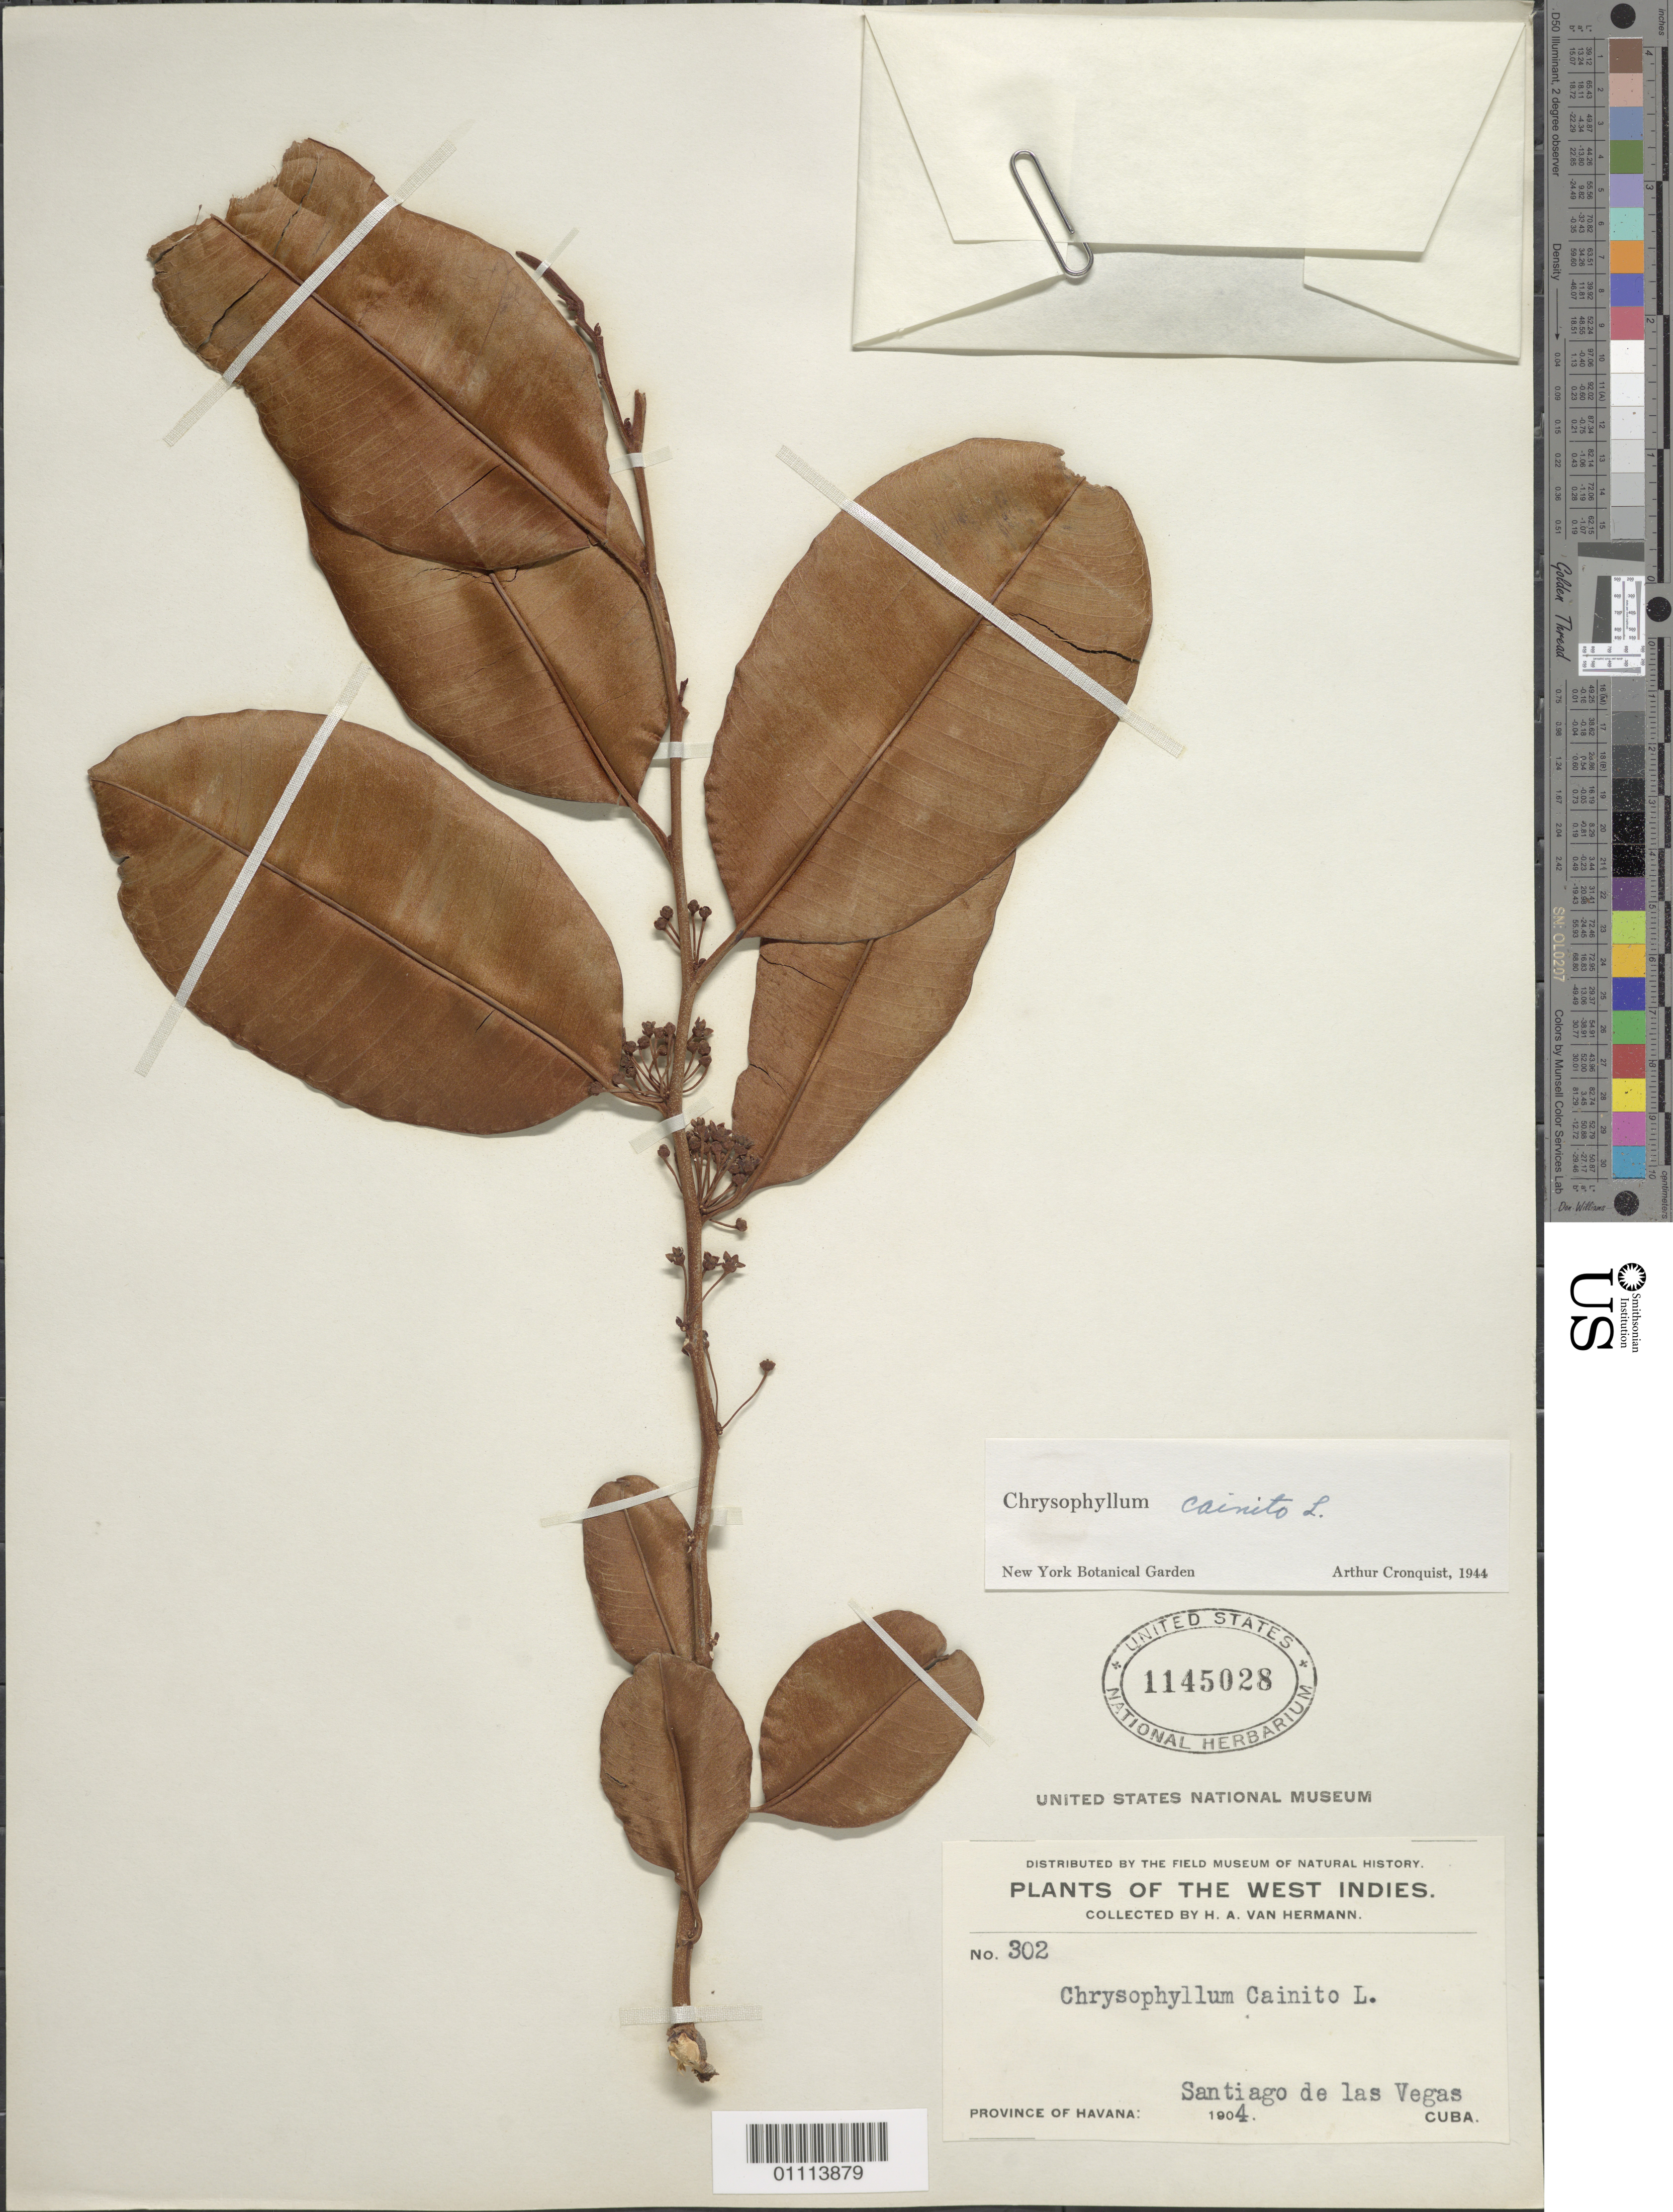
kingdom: Plantae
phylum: Tracheophyta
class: Magnoliopsida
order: Ericales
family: Sapotaceae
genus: Chrysophyllum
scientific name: Chrysophyllum cainito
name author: L.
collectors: H. A. Van Hermann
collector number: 302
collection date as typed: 1904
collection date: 1904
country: Cuba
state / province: La Habana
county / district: Municipio Boyeros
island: Cuba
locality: Santiago de las Vegas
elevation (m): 97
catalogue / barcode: US 1145028